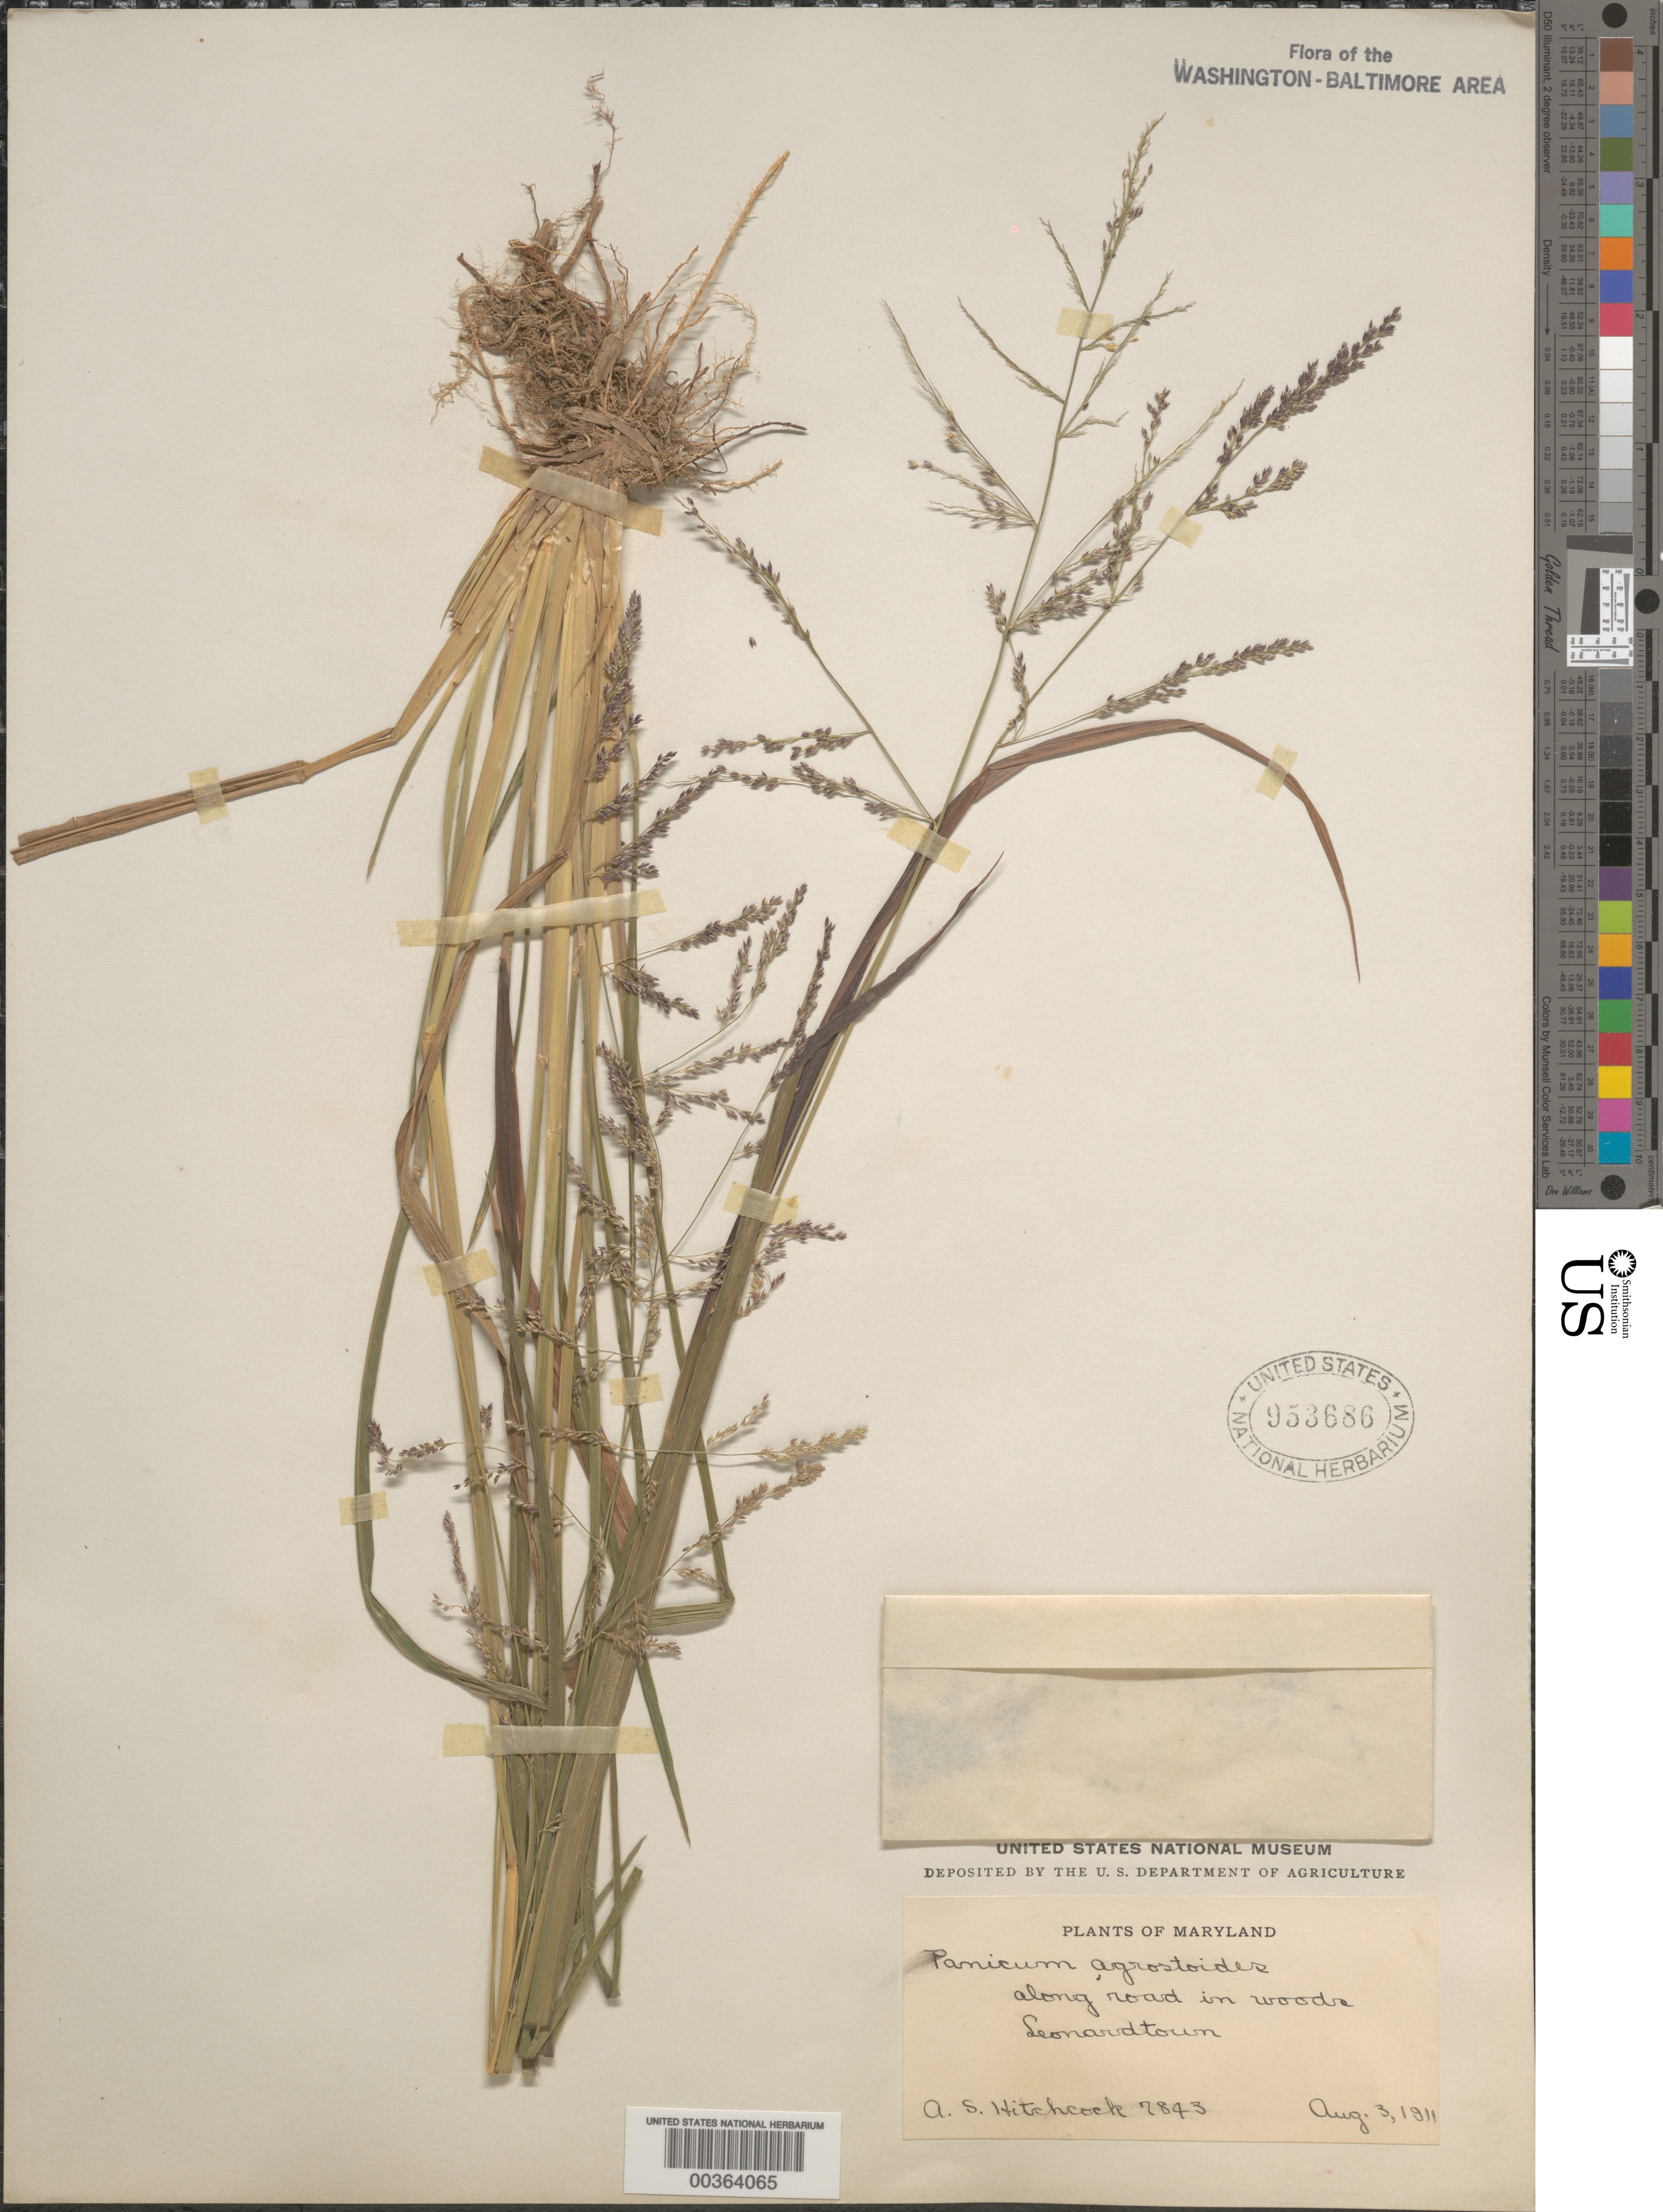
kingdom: Plantae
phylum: Tracheophyta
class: Liliopsida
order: Poales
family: Poaceae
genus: Coleataenia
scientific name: Coleataenia rigidula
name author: (Bosc ex Nees) LeBlond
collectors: A. S. Hitchcock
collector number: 7843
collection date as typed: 03 Aug 1911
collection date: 1911-08-03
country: United States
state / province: Maryland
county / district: St. Mary's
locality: Leonardtown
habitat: Along road in woods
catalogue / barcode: US 953686